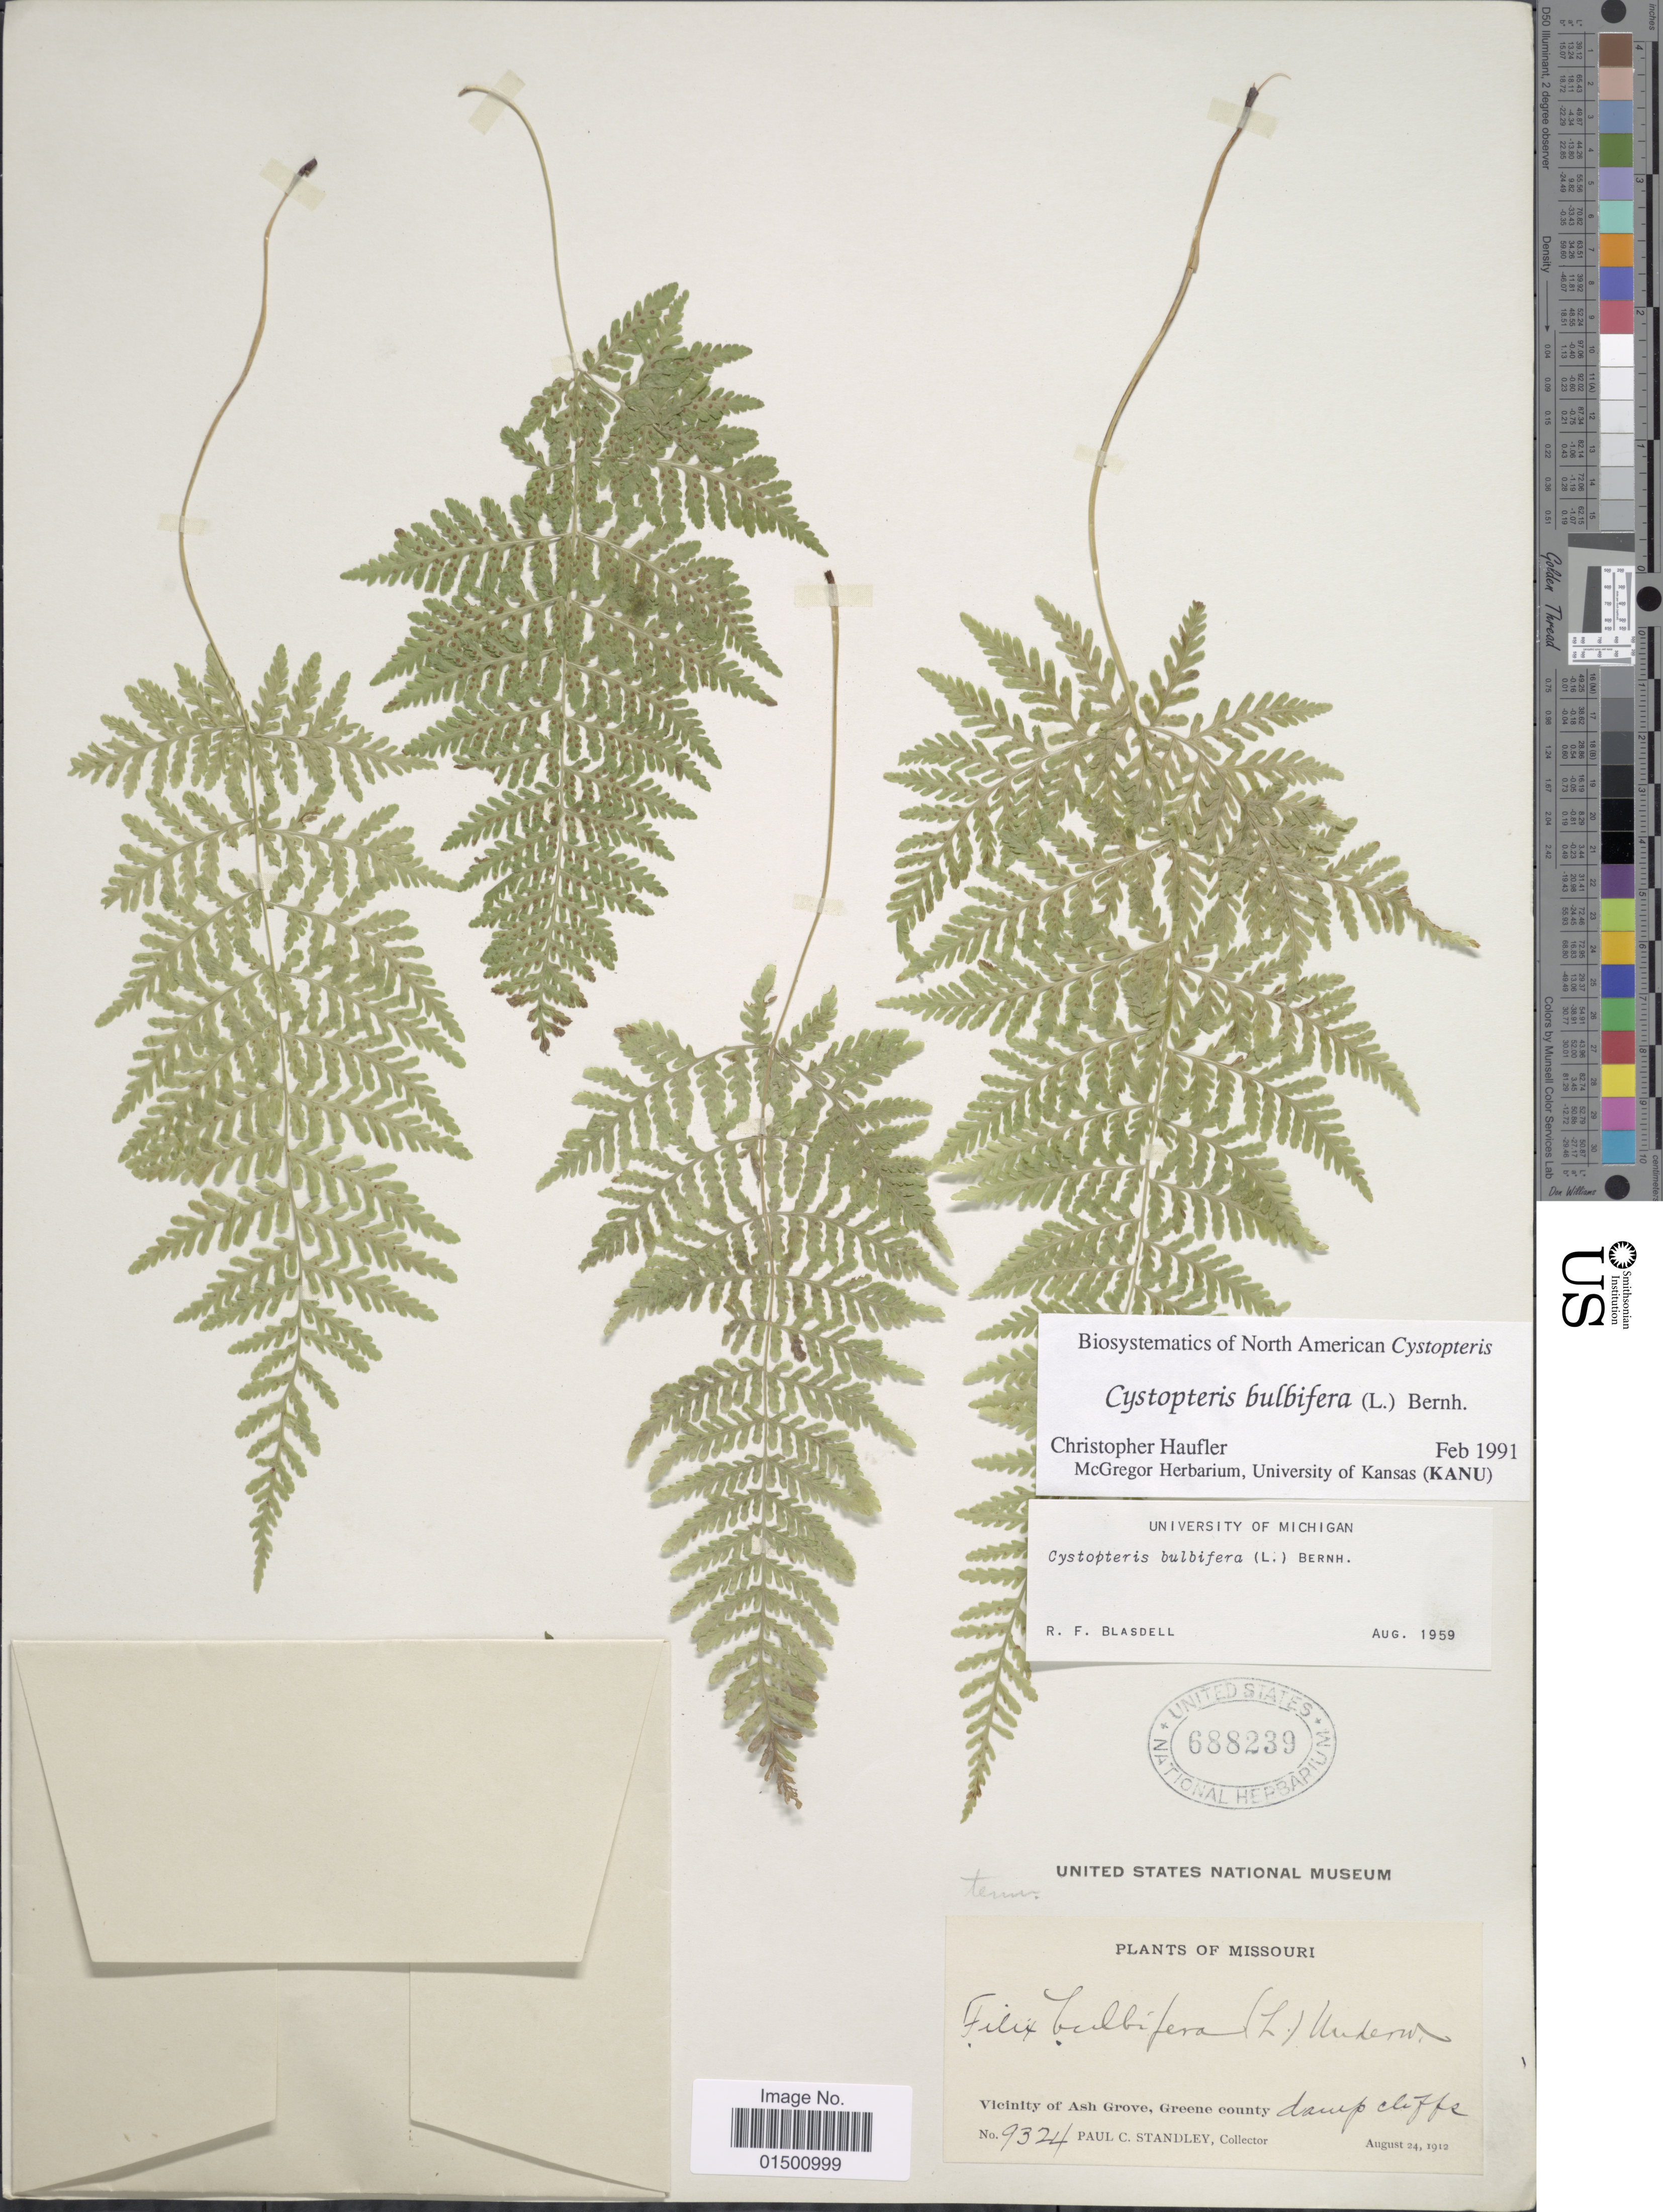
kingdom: Plantae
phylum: Tracheophyta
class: Polypodiopsida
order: Polypodiales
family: Cystopteridaceae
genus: Cystopteris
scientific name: Cystopteris bulbifera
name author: (L.) Bernh.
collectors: P. C. Standley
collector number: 9324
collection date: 1912-08-24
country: United States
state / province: Missouri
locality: Vicinity of Ash Grove, Greene County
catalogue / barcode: US 688239